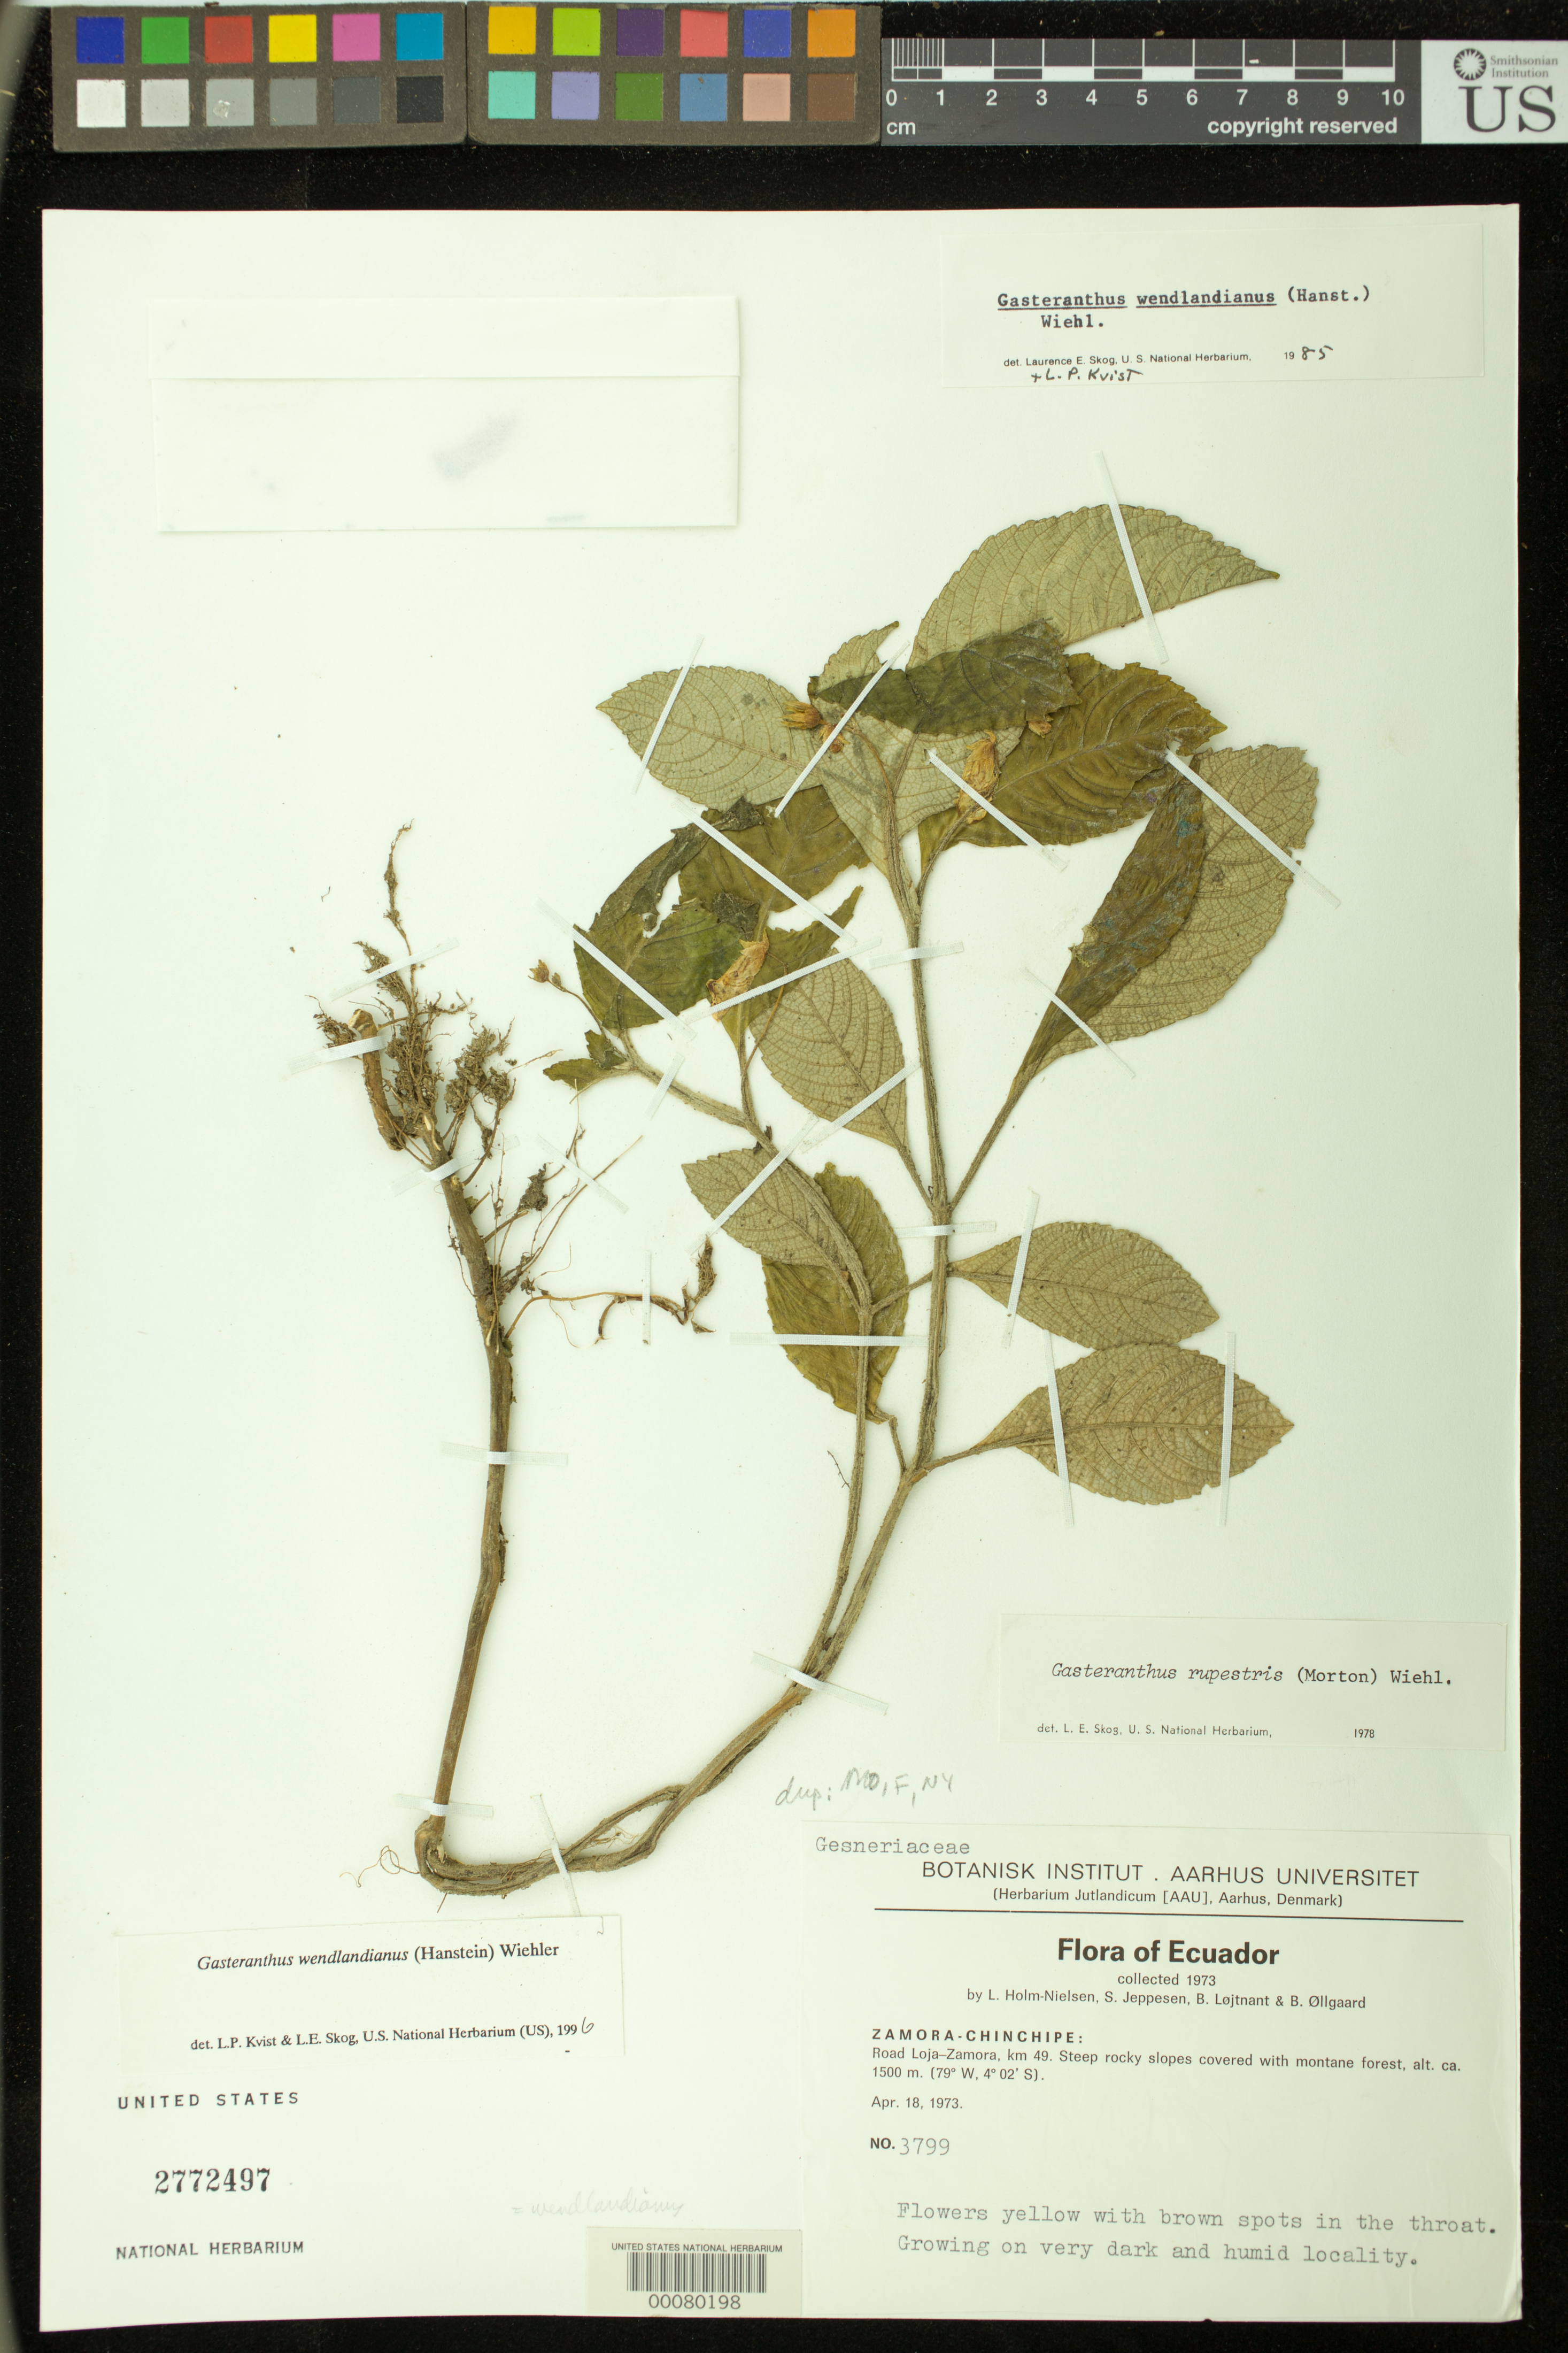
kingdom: Plantae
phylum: Tracheophyta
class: Magnoliopsida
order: Lamiales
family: Gesneriaceae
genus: Gasteranthus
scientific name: Gasteranthus wendlandianus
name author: (Hanst.) Wiehler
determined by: Skog, Laurence E.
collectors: L. B. Holm-Nielsen, S. Jeppesen, B. Löjtnant & B. Øllgaard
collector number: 3799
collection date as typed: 18 Apr 1973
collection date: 1973-04-18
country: Ecuador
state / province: Zamora-Chinchipe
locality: Road Loja - Zamora, km 49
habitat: Steep rocky slopes covered with montane forest; growing in very dark and humid locality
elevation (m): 1500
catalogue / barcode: US 2772497